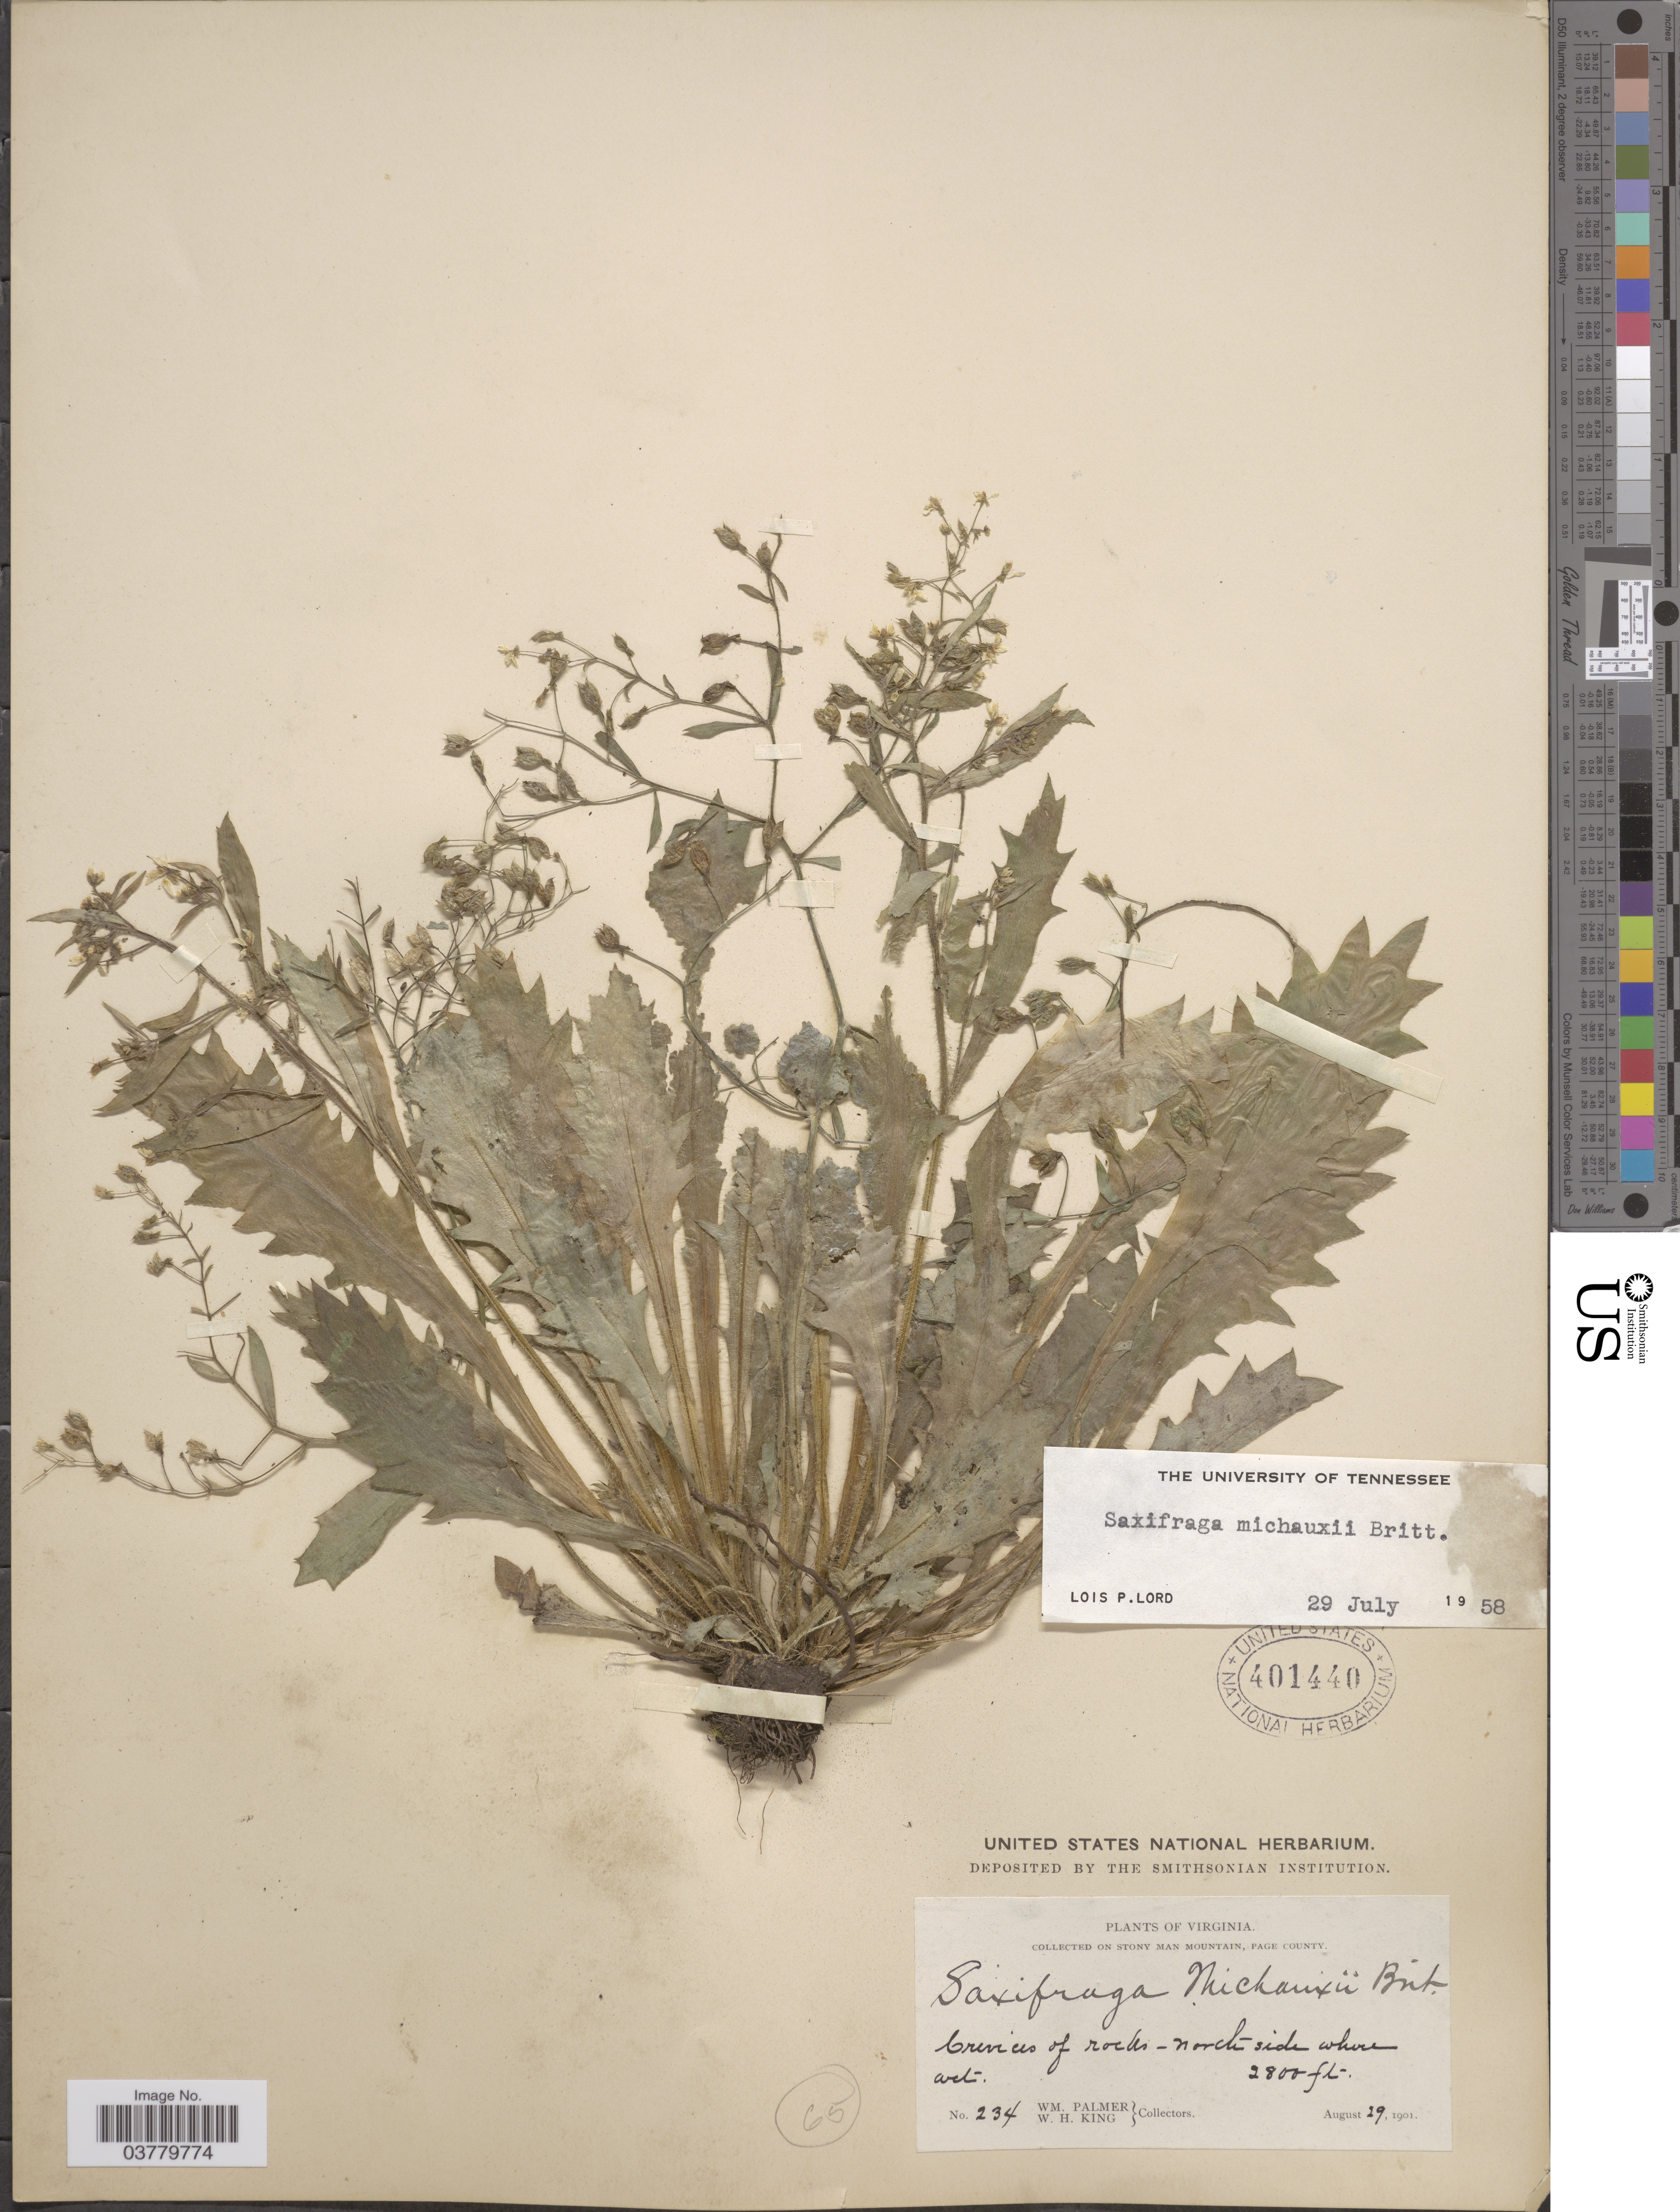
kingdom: Plantae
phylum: Tracheophyta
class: Magnoliopsida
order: Saxifragales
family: Saxifragaceae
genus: Micranthes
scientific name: Micranthes petiolaris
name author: (Raf.) Bush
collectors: W. Palmer & W. H. King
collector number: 234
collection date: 1901-08-29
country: United States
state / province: Virginia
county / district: Page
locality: On Stony Man Mountain Crevices of rocks - north side where wet.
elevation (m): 853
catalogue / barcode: US 401440